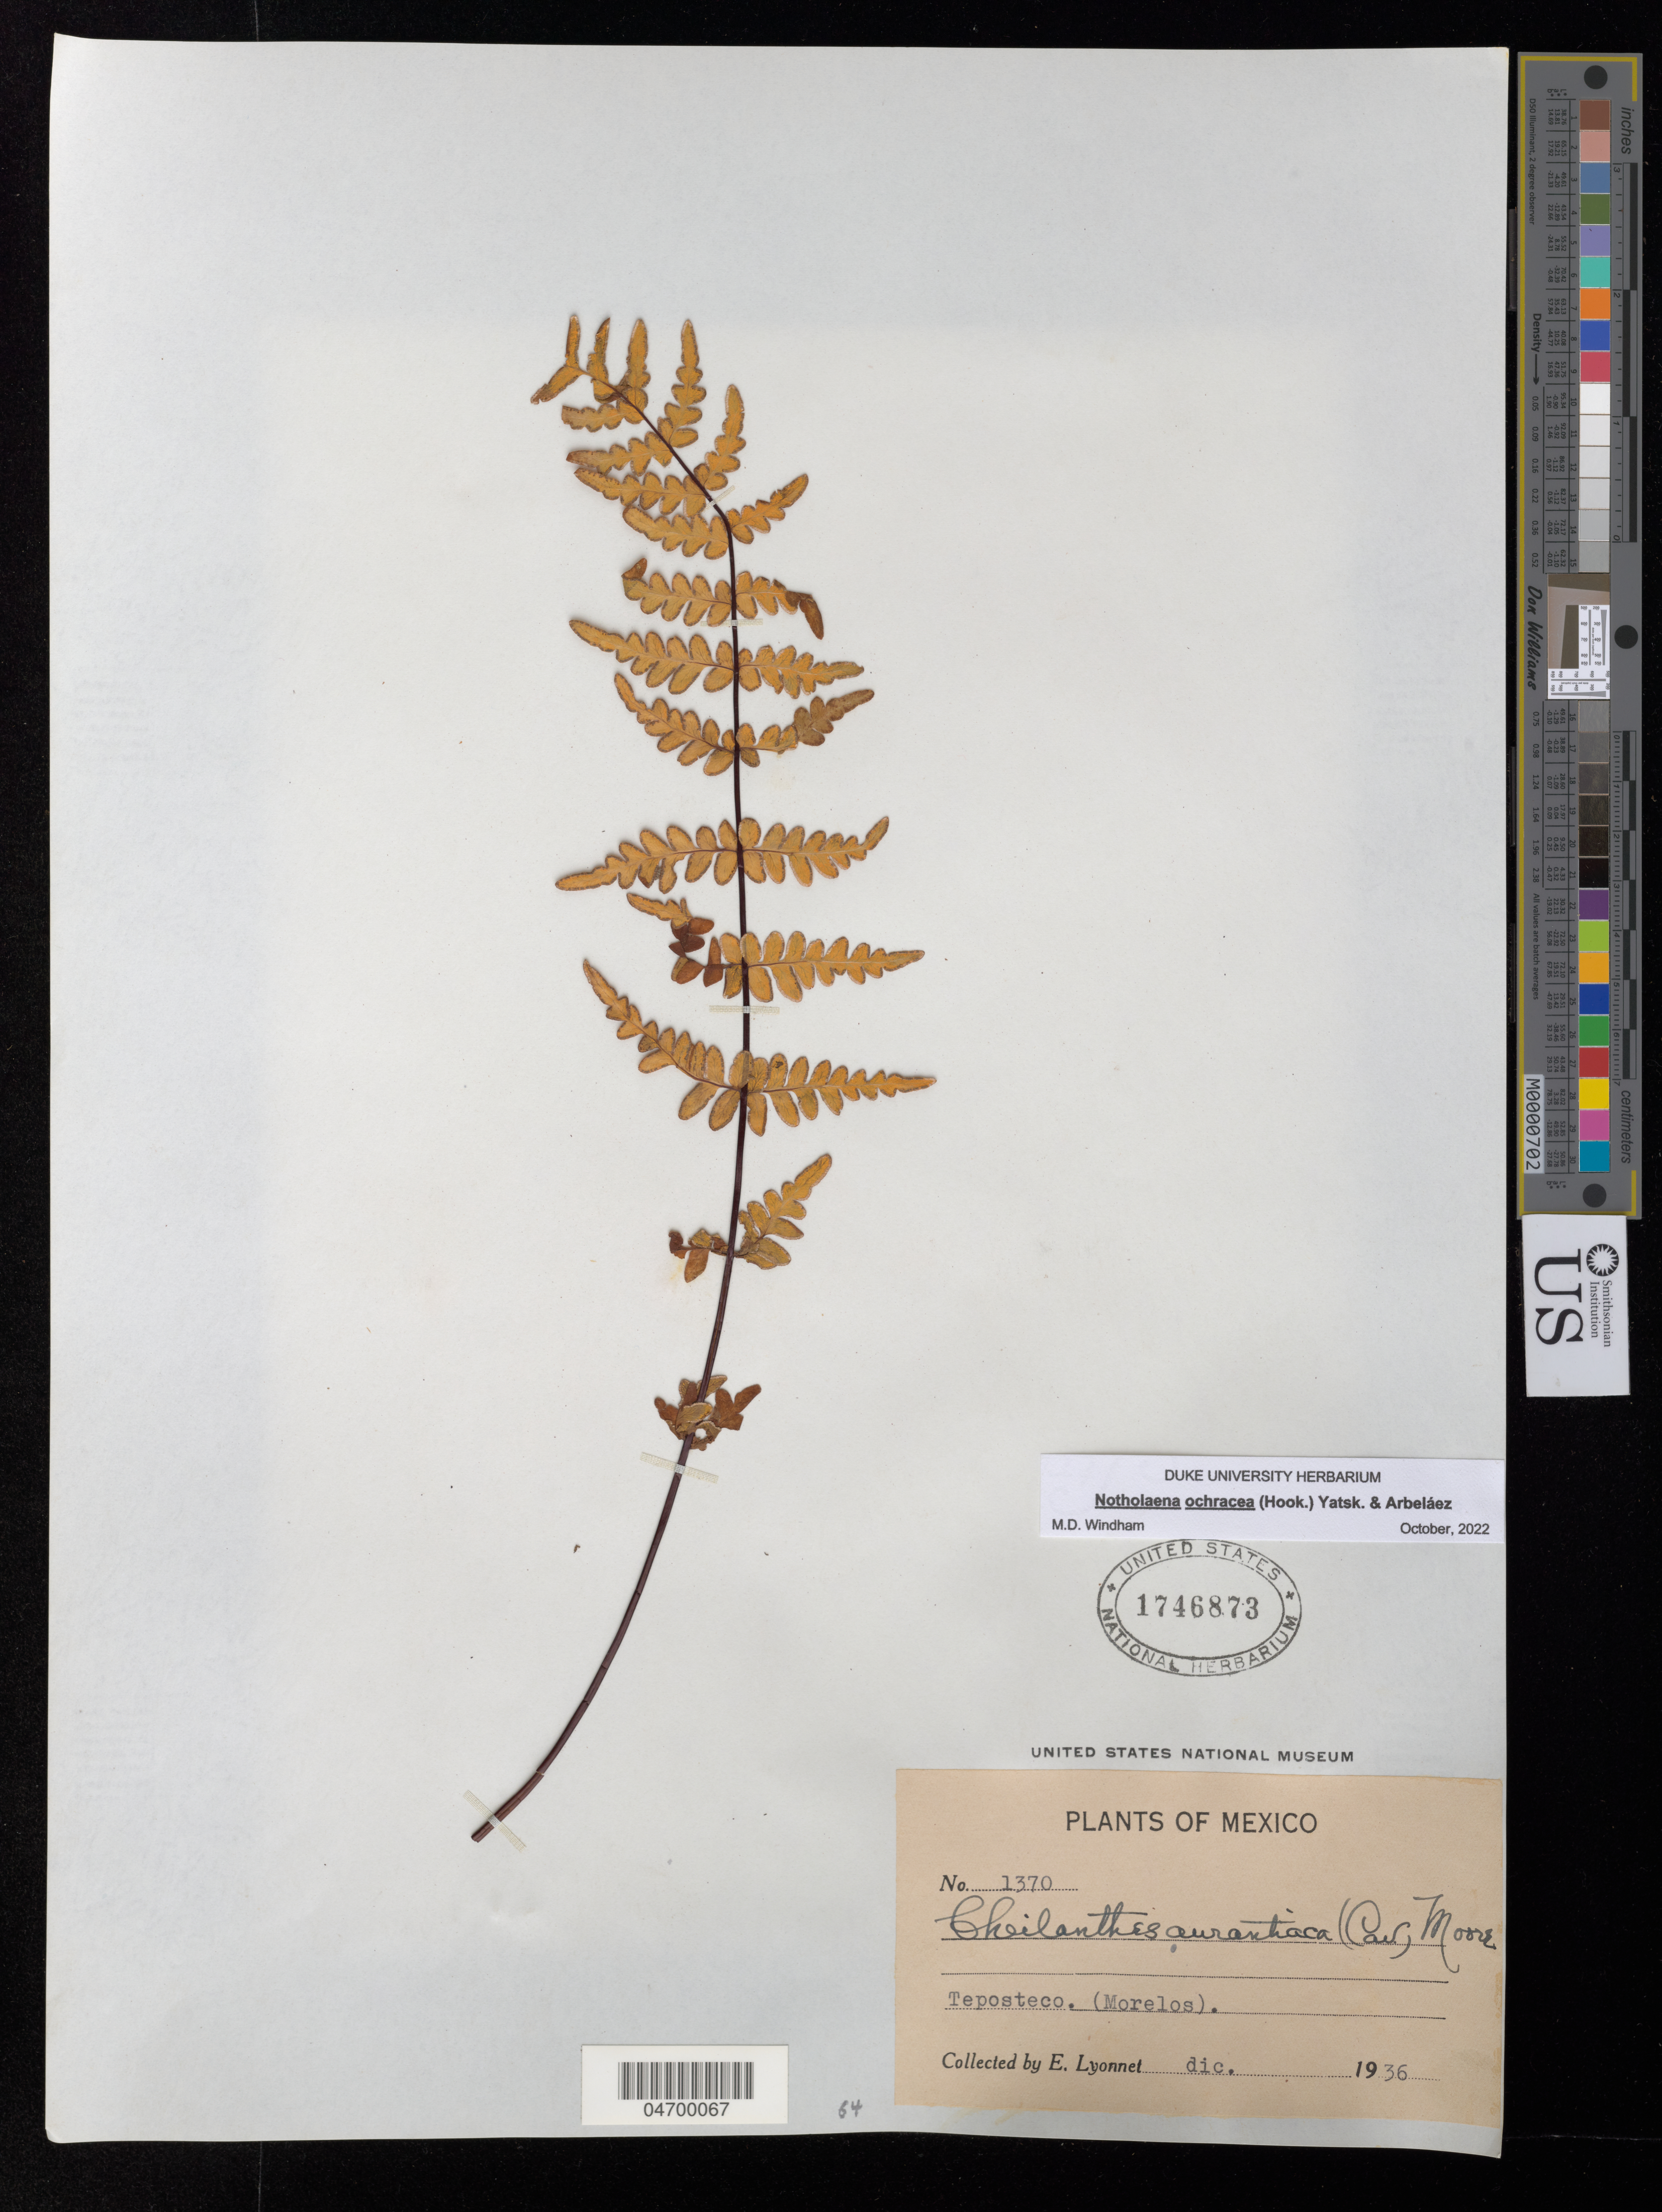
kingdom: Plantae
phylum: Tracheophyta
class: Polypodiopsida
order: Polypodiales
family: Pteridaceae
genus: Notholaena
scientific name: Notholaena ochracea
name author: (Hook.) Yatsk. & Arbaláez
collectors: E. Lyonnet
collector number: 1370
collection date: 1936-12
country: Mexico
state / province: Morelos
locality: Teposteco.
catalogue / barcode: US 1746873